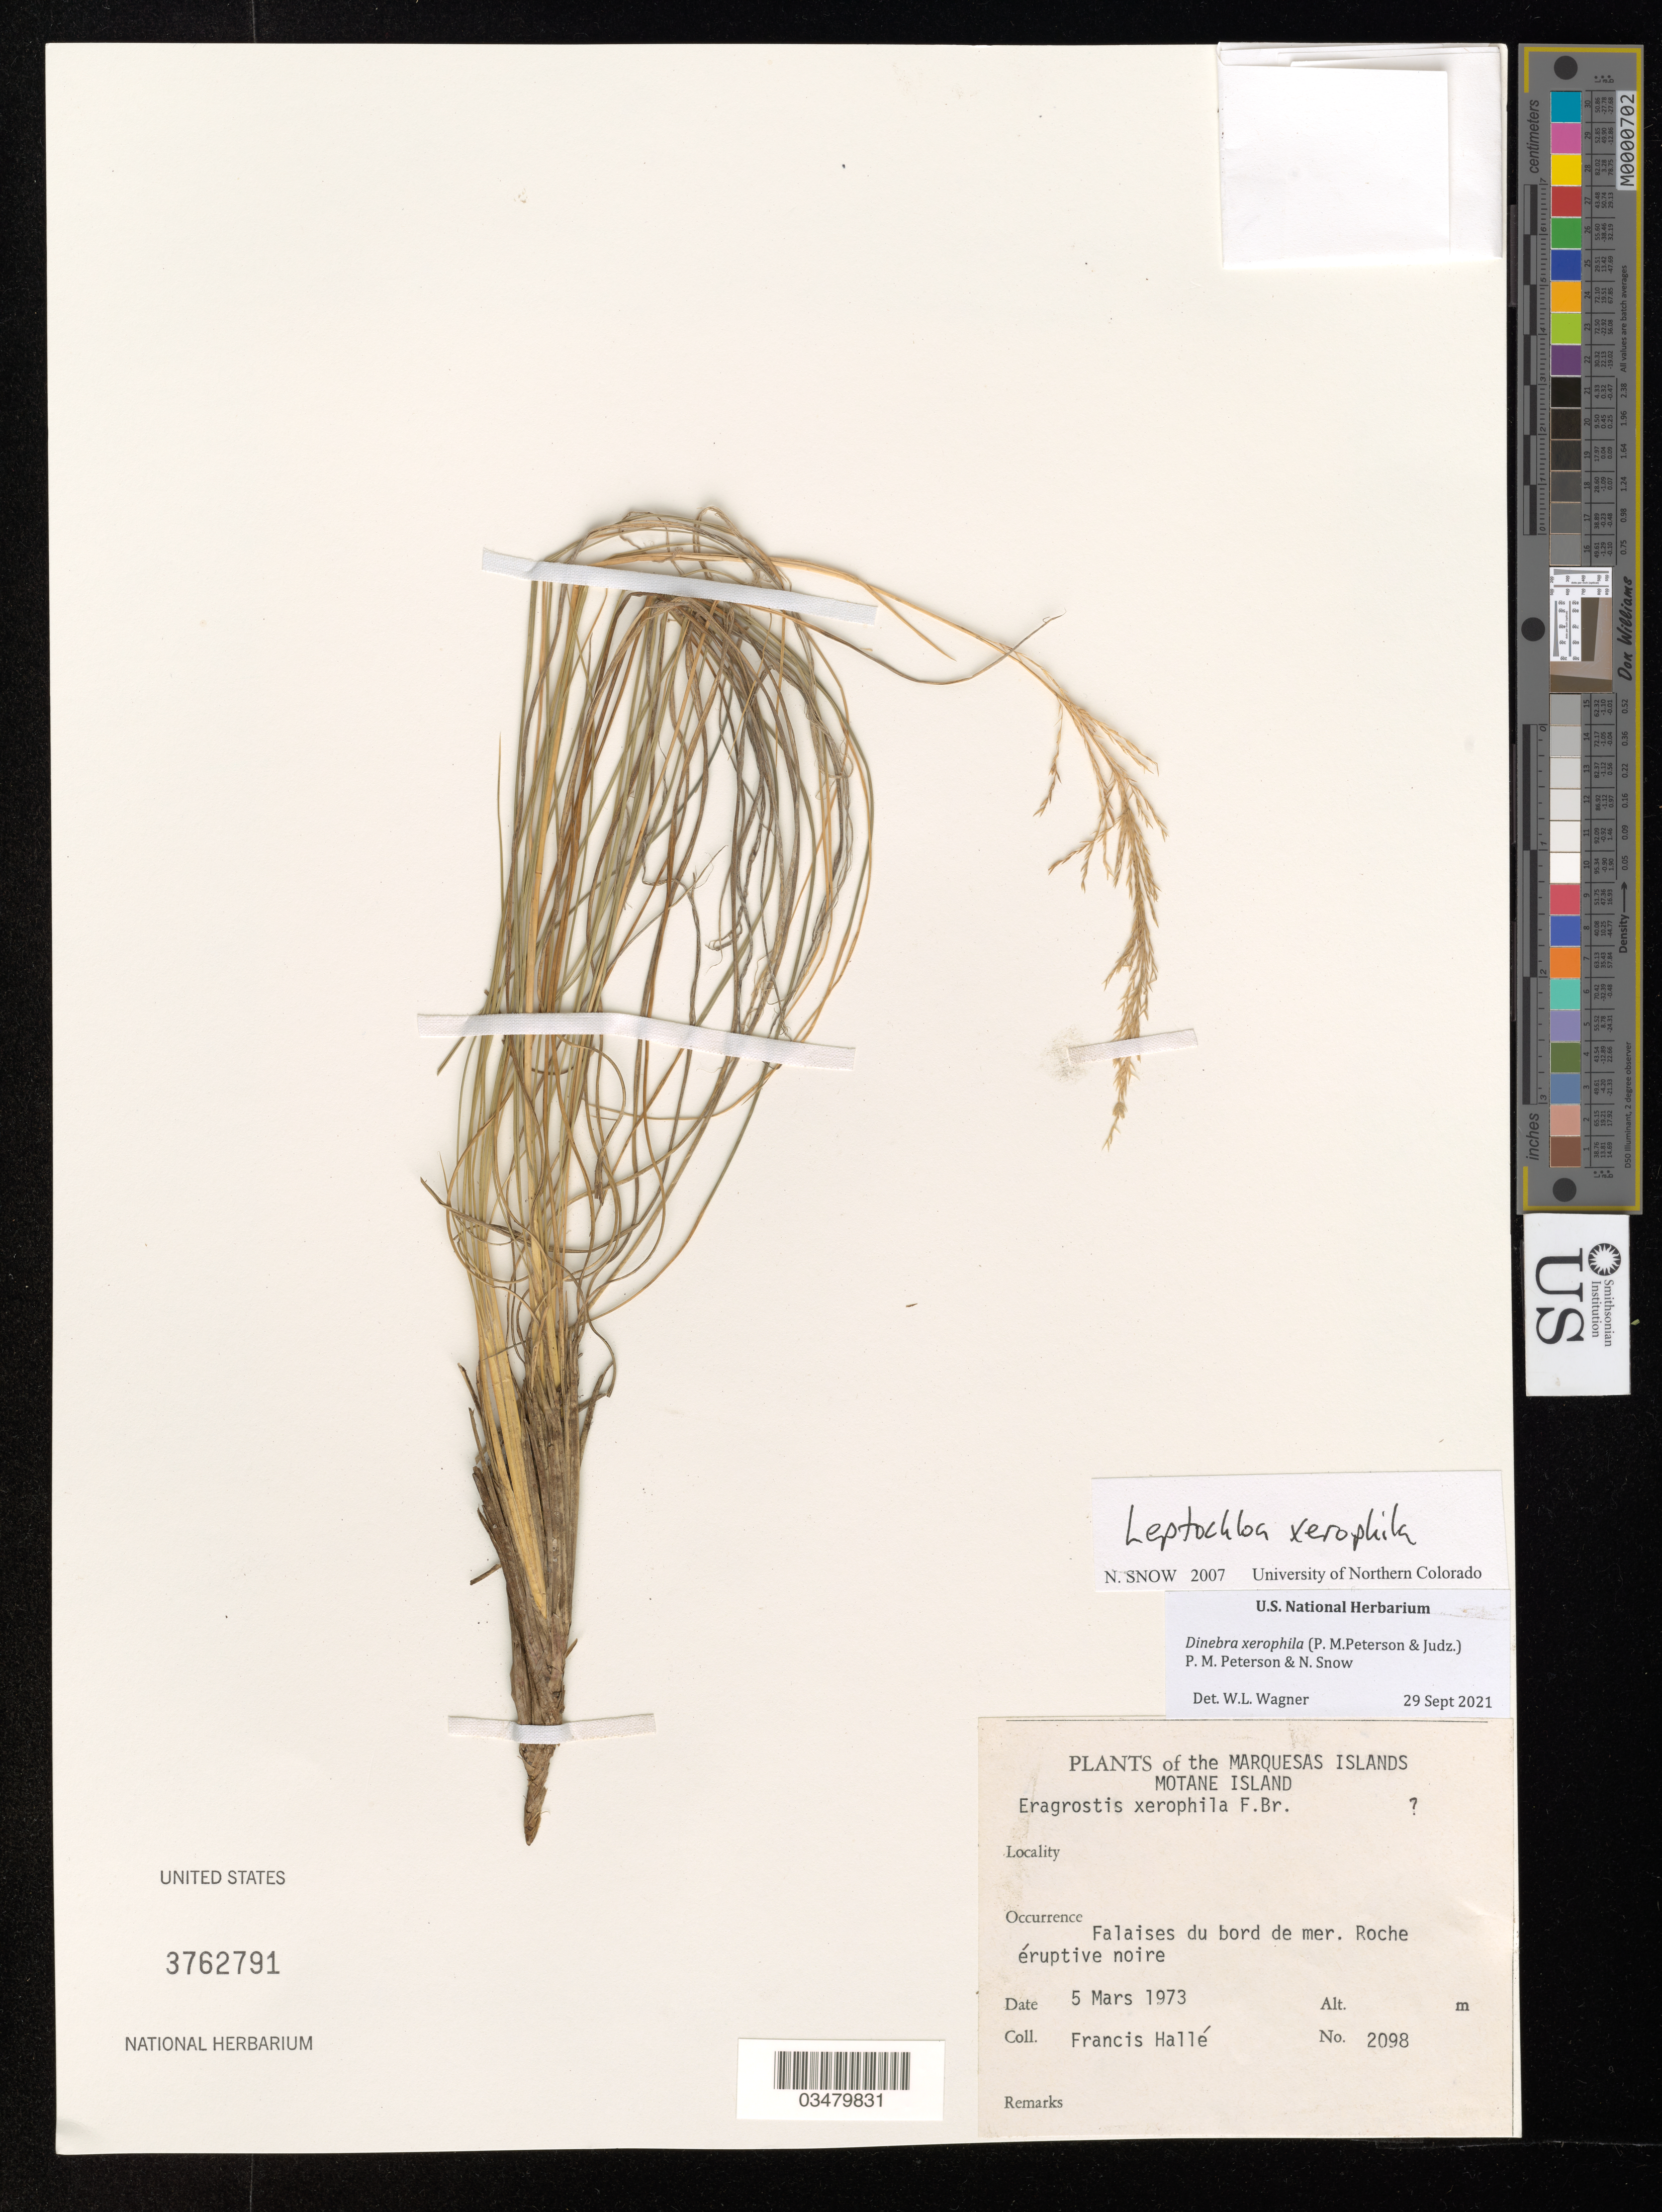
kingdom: Plantae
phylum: Tracheophyta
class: Liliopsida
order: Poales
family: Poaceae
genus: Dinebra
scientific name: Dinebra xerophila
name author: (P.M. Peterson & Judz.) P.M. Peterson & N. Snow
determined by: Wagner, W. L., (BOT), Smithsonian Institution - National Museum of Natural History (UNITED STATES)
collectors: F. Hallé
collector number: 2098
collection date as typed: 5 March 1973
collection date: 1973-03-05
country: French Polynesia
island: Mohotani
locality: Falaises du bord de mer. Roche éruptive noire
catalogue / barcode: US 3762791